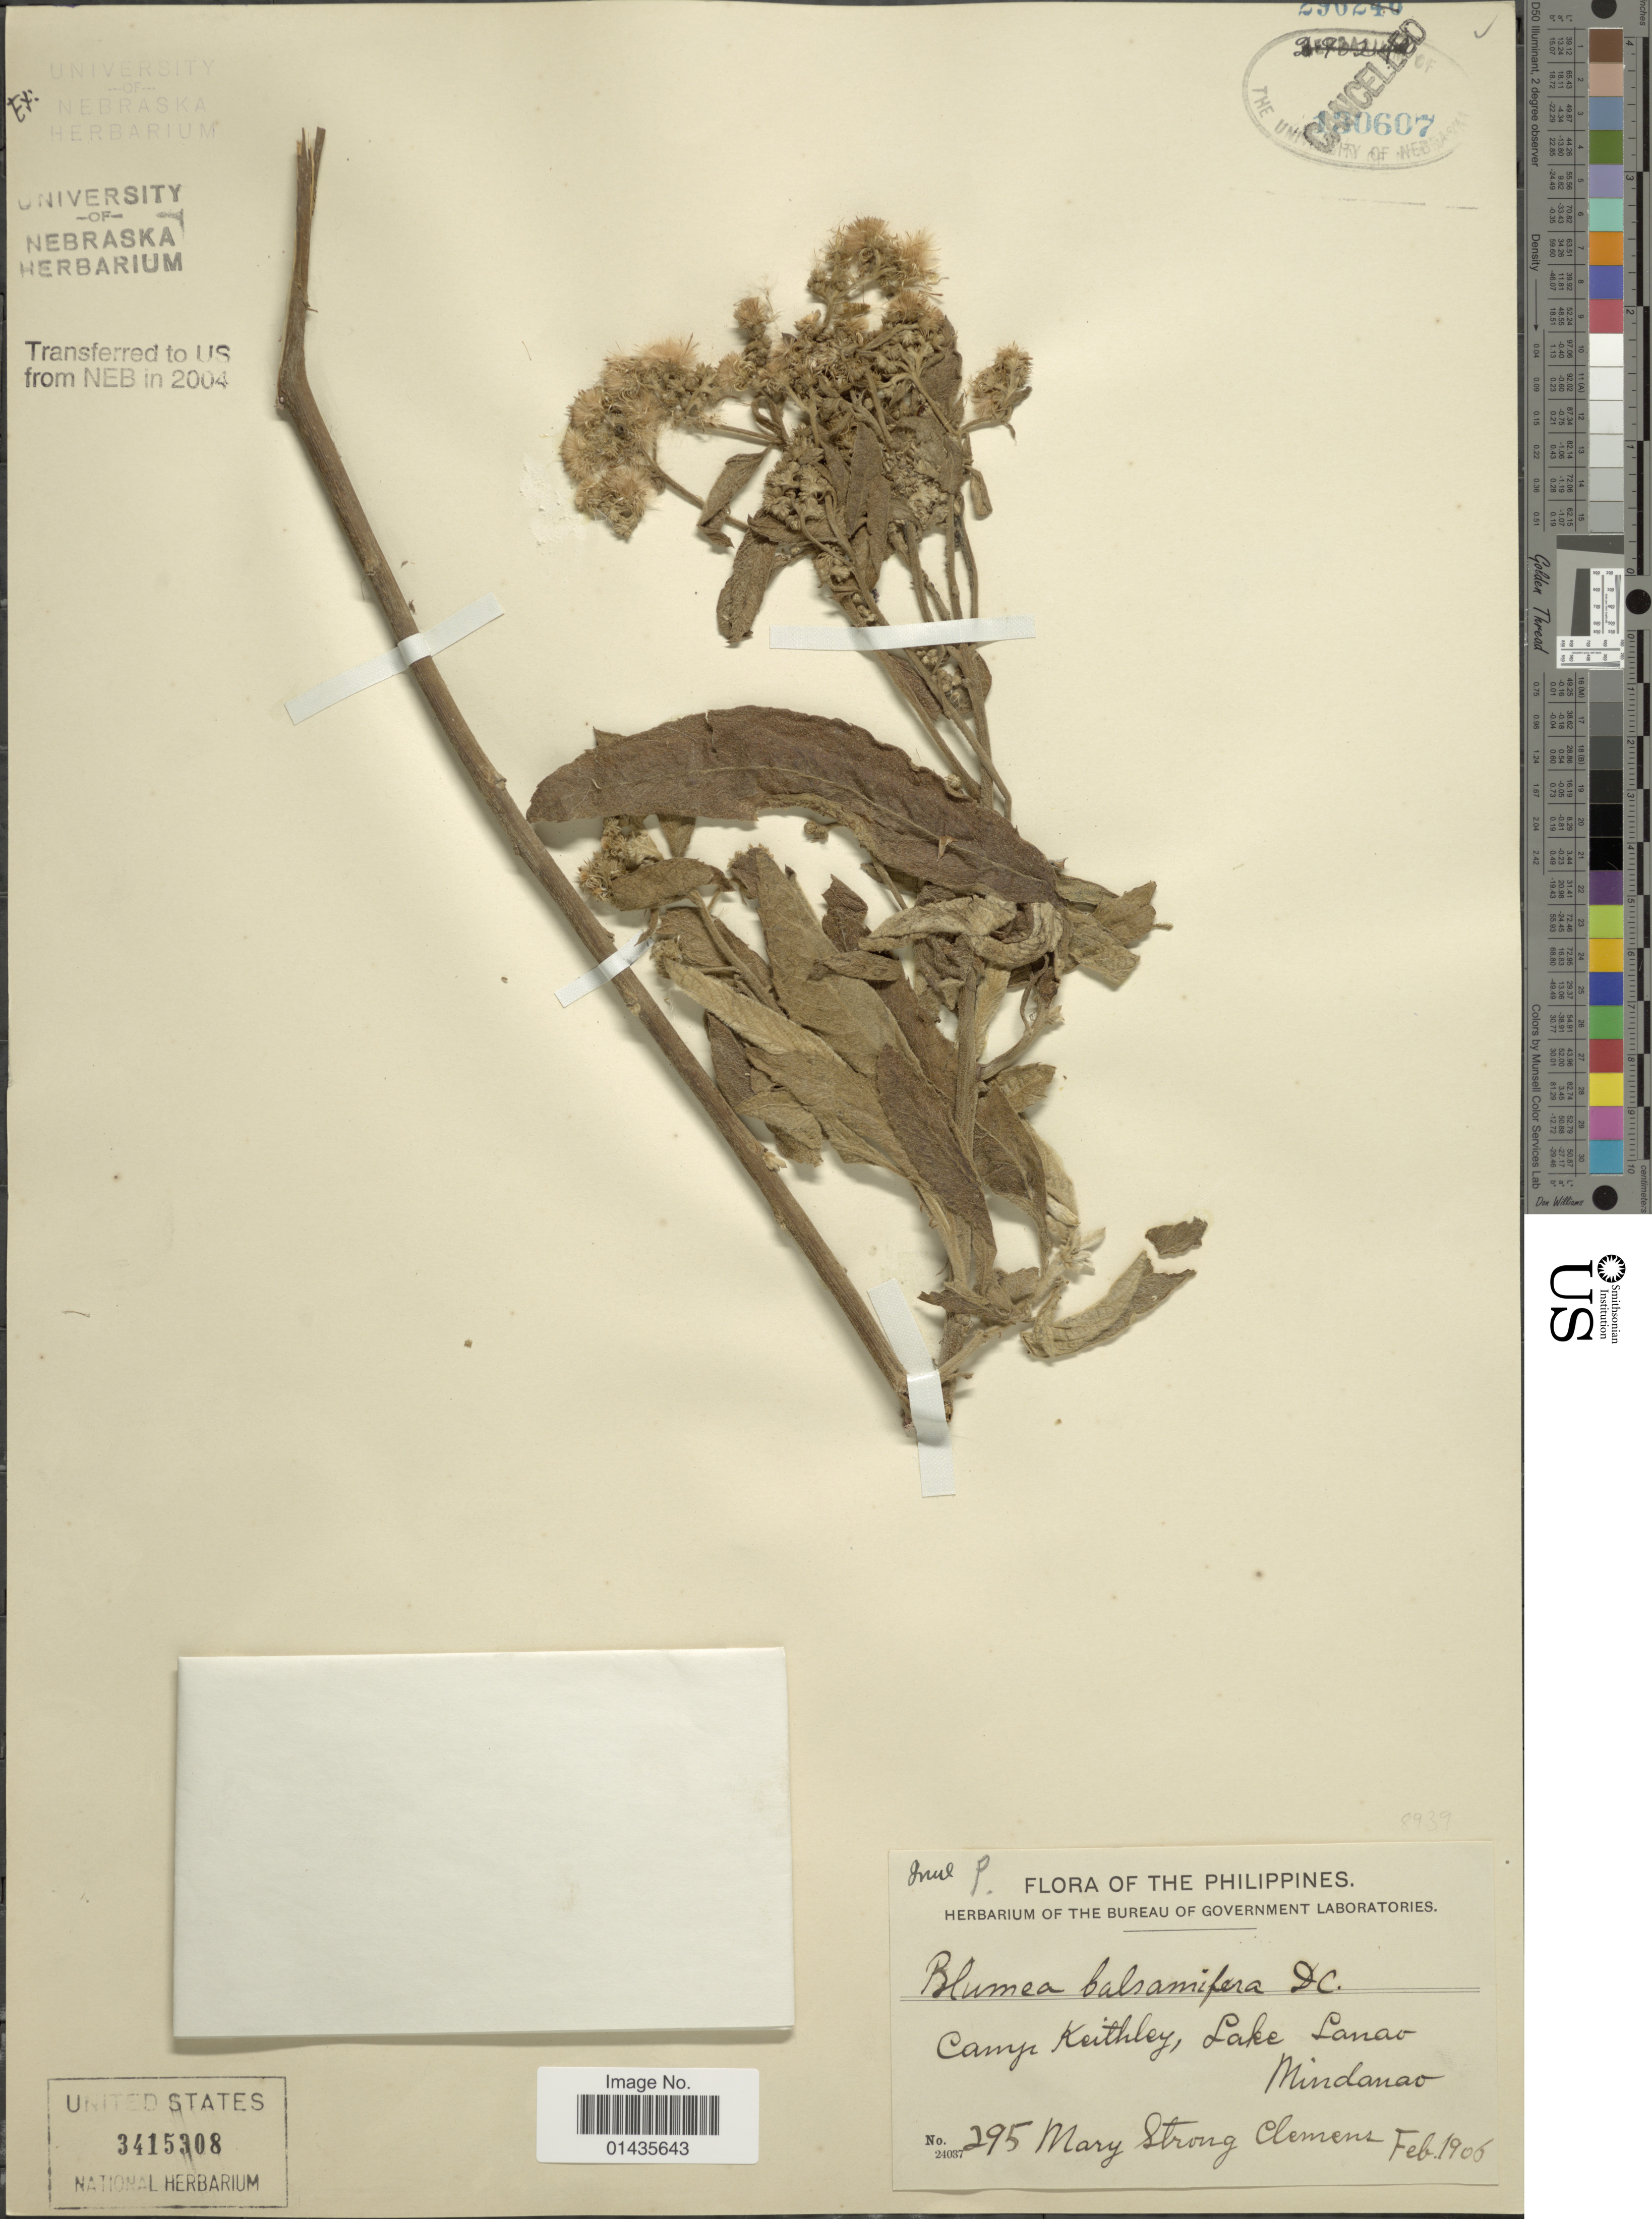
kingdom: Plantae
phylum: Tracheophyta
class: Magnoliopsida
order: Asterales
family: Asteraceae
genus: Blumea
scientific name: Blumea balsamifera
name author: (L.) DC.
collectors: M. S. Clemens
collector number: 295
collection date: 1906-02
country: Philippines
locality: Camp Keithley, Lake Lanao, Mindanao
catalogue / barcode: US 3415308